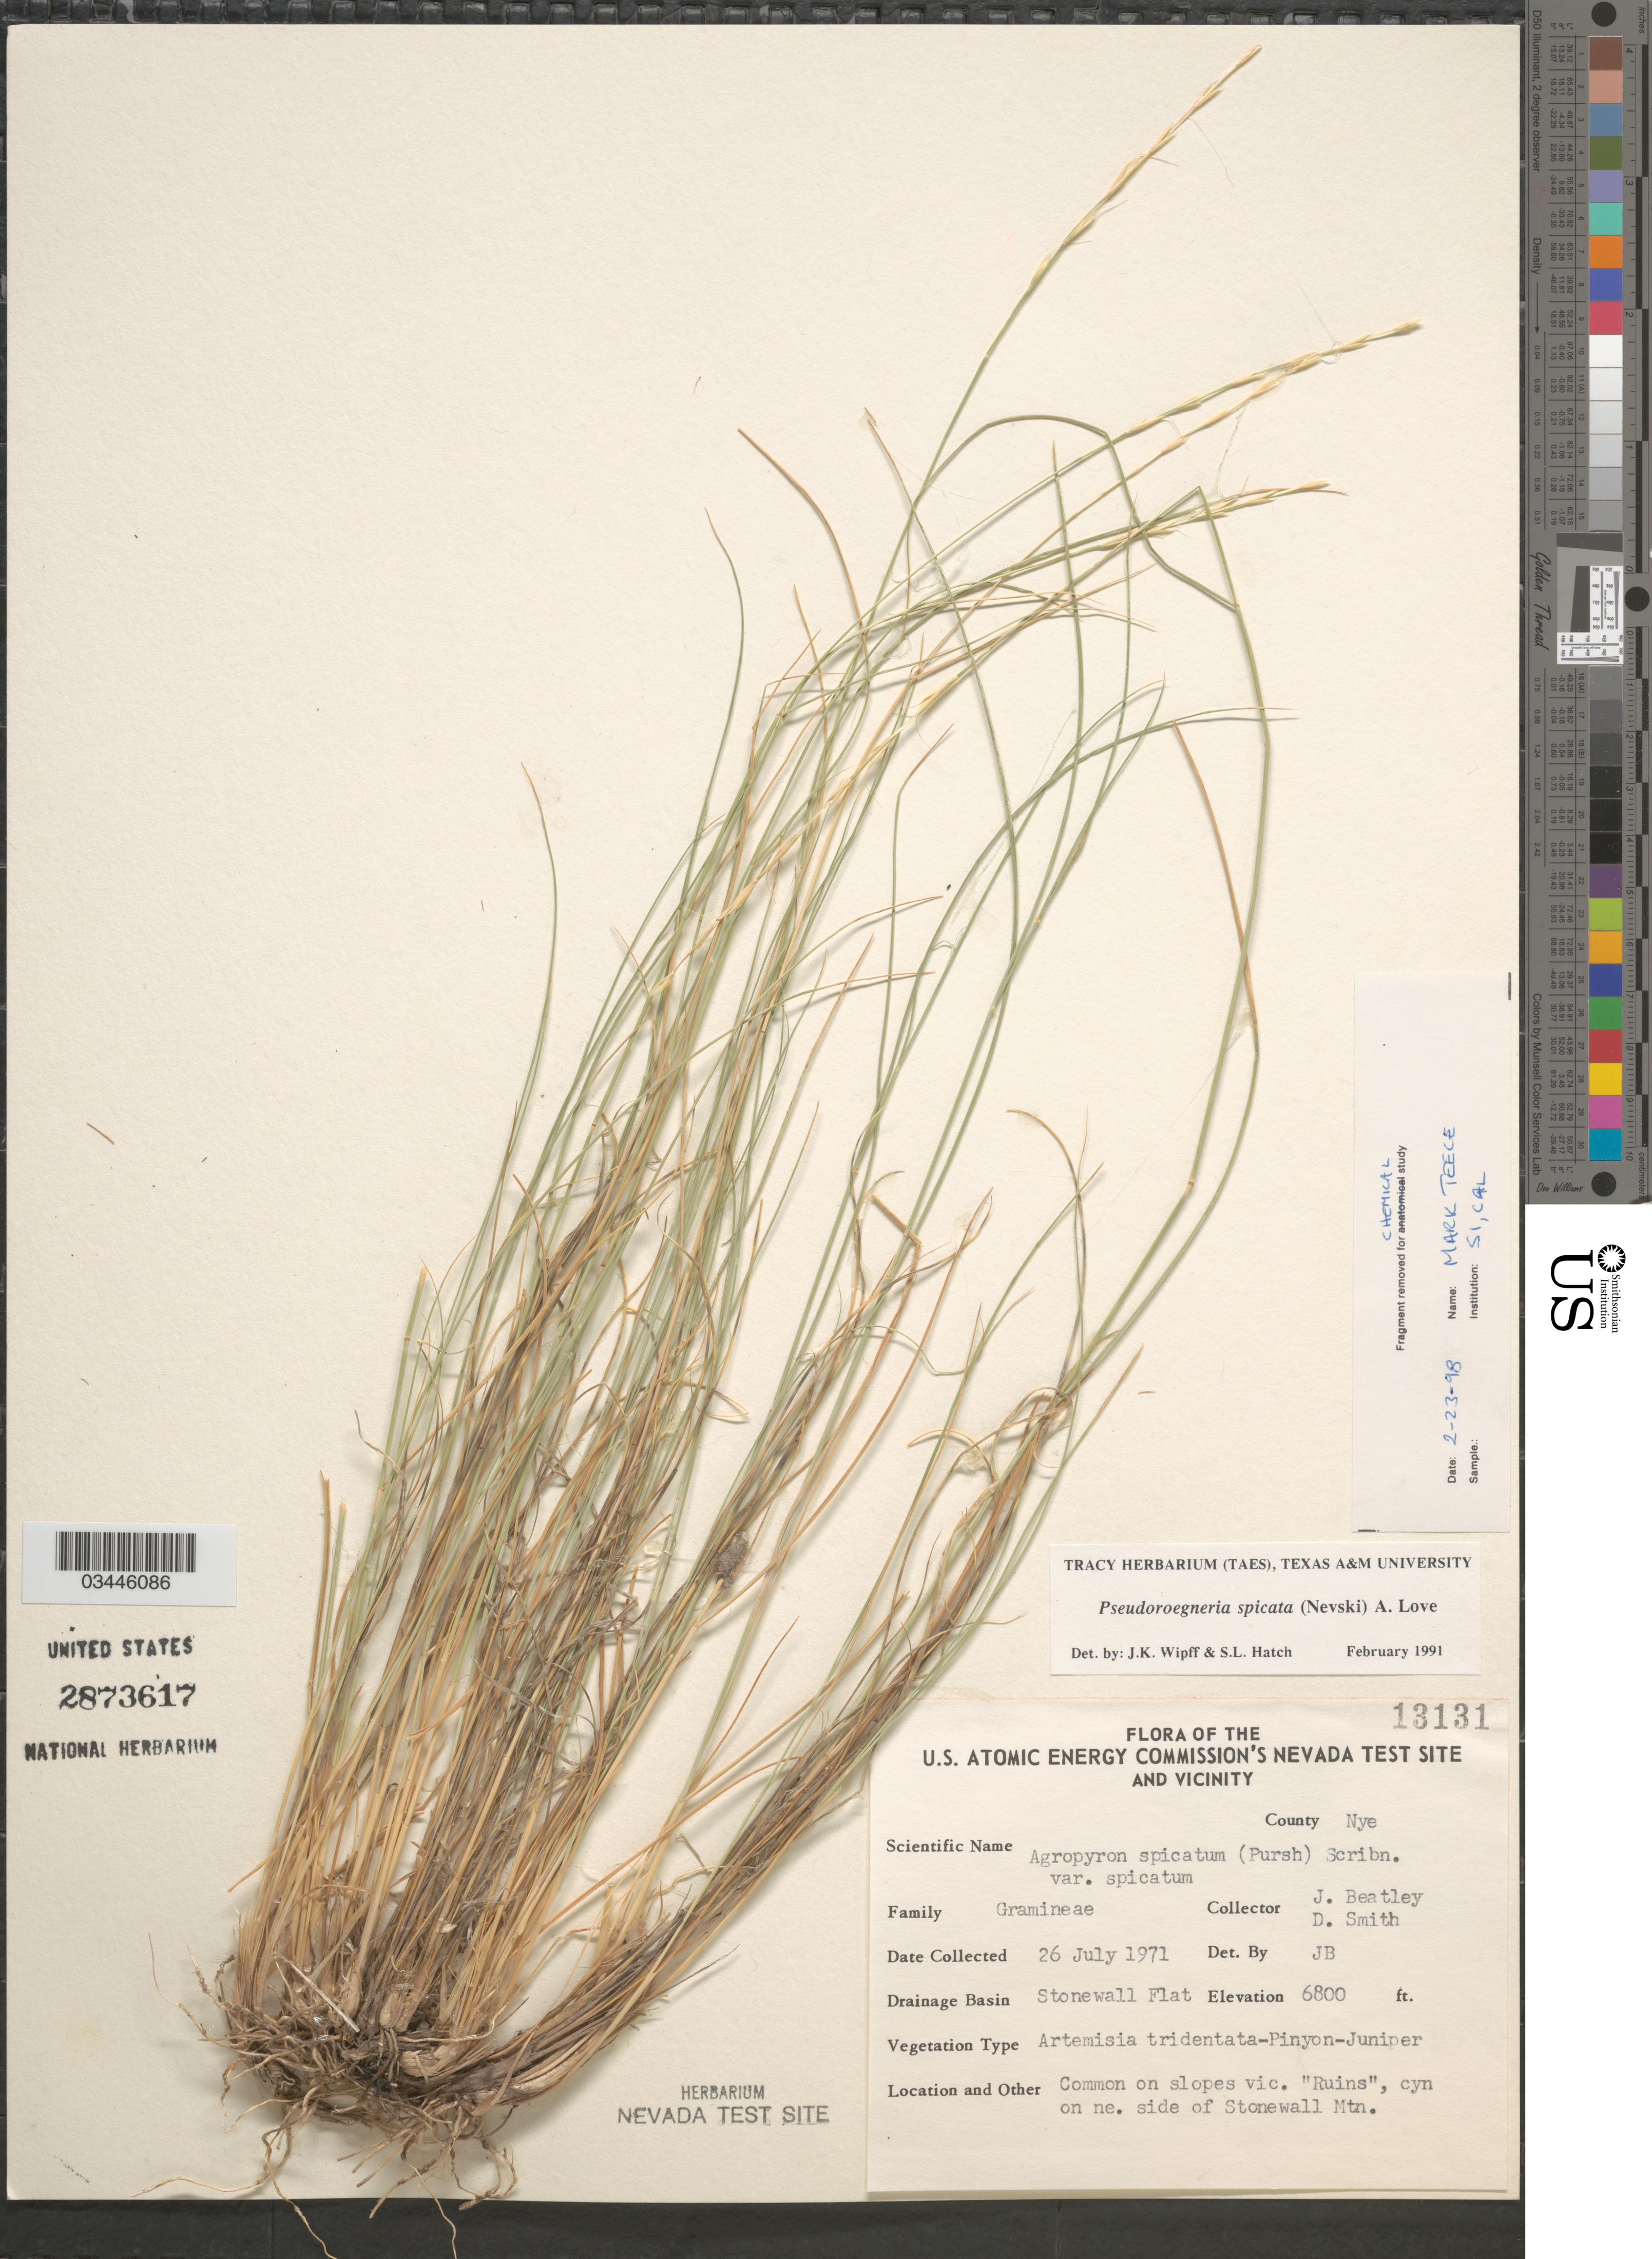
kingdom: Plantae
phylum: Tracheophyta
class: Liliopsida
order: Poales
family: Poaceae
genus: Pseudoroegneria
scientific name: Pseudoroegneria spicata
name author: (Pursh) Á. Löve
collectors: J. C. Beatley & D. Smith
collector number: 13131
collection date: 1971-07-26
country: United States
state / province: Nevada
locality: The U.S. Atomic Energy Commission's Nevada Test Site and Vicinity. County Nye. Drainage Basin Stonewall Flat. Common on slopes vic. "Ruins", cyn on ne. side of Stonewall Mtn.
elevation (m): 2073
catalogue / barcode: US 2873617